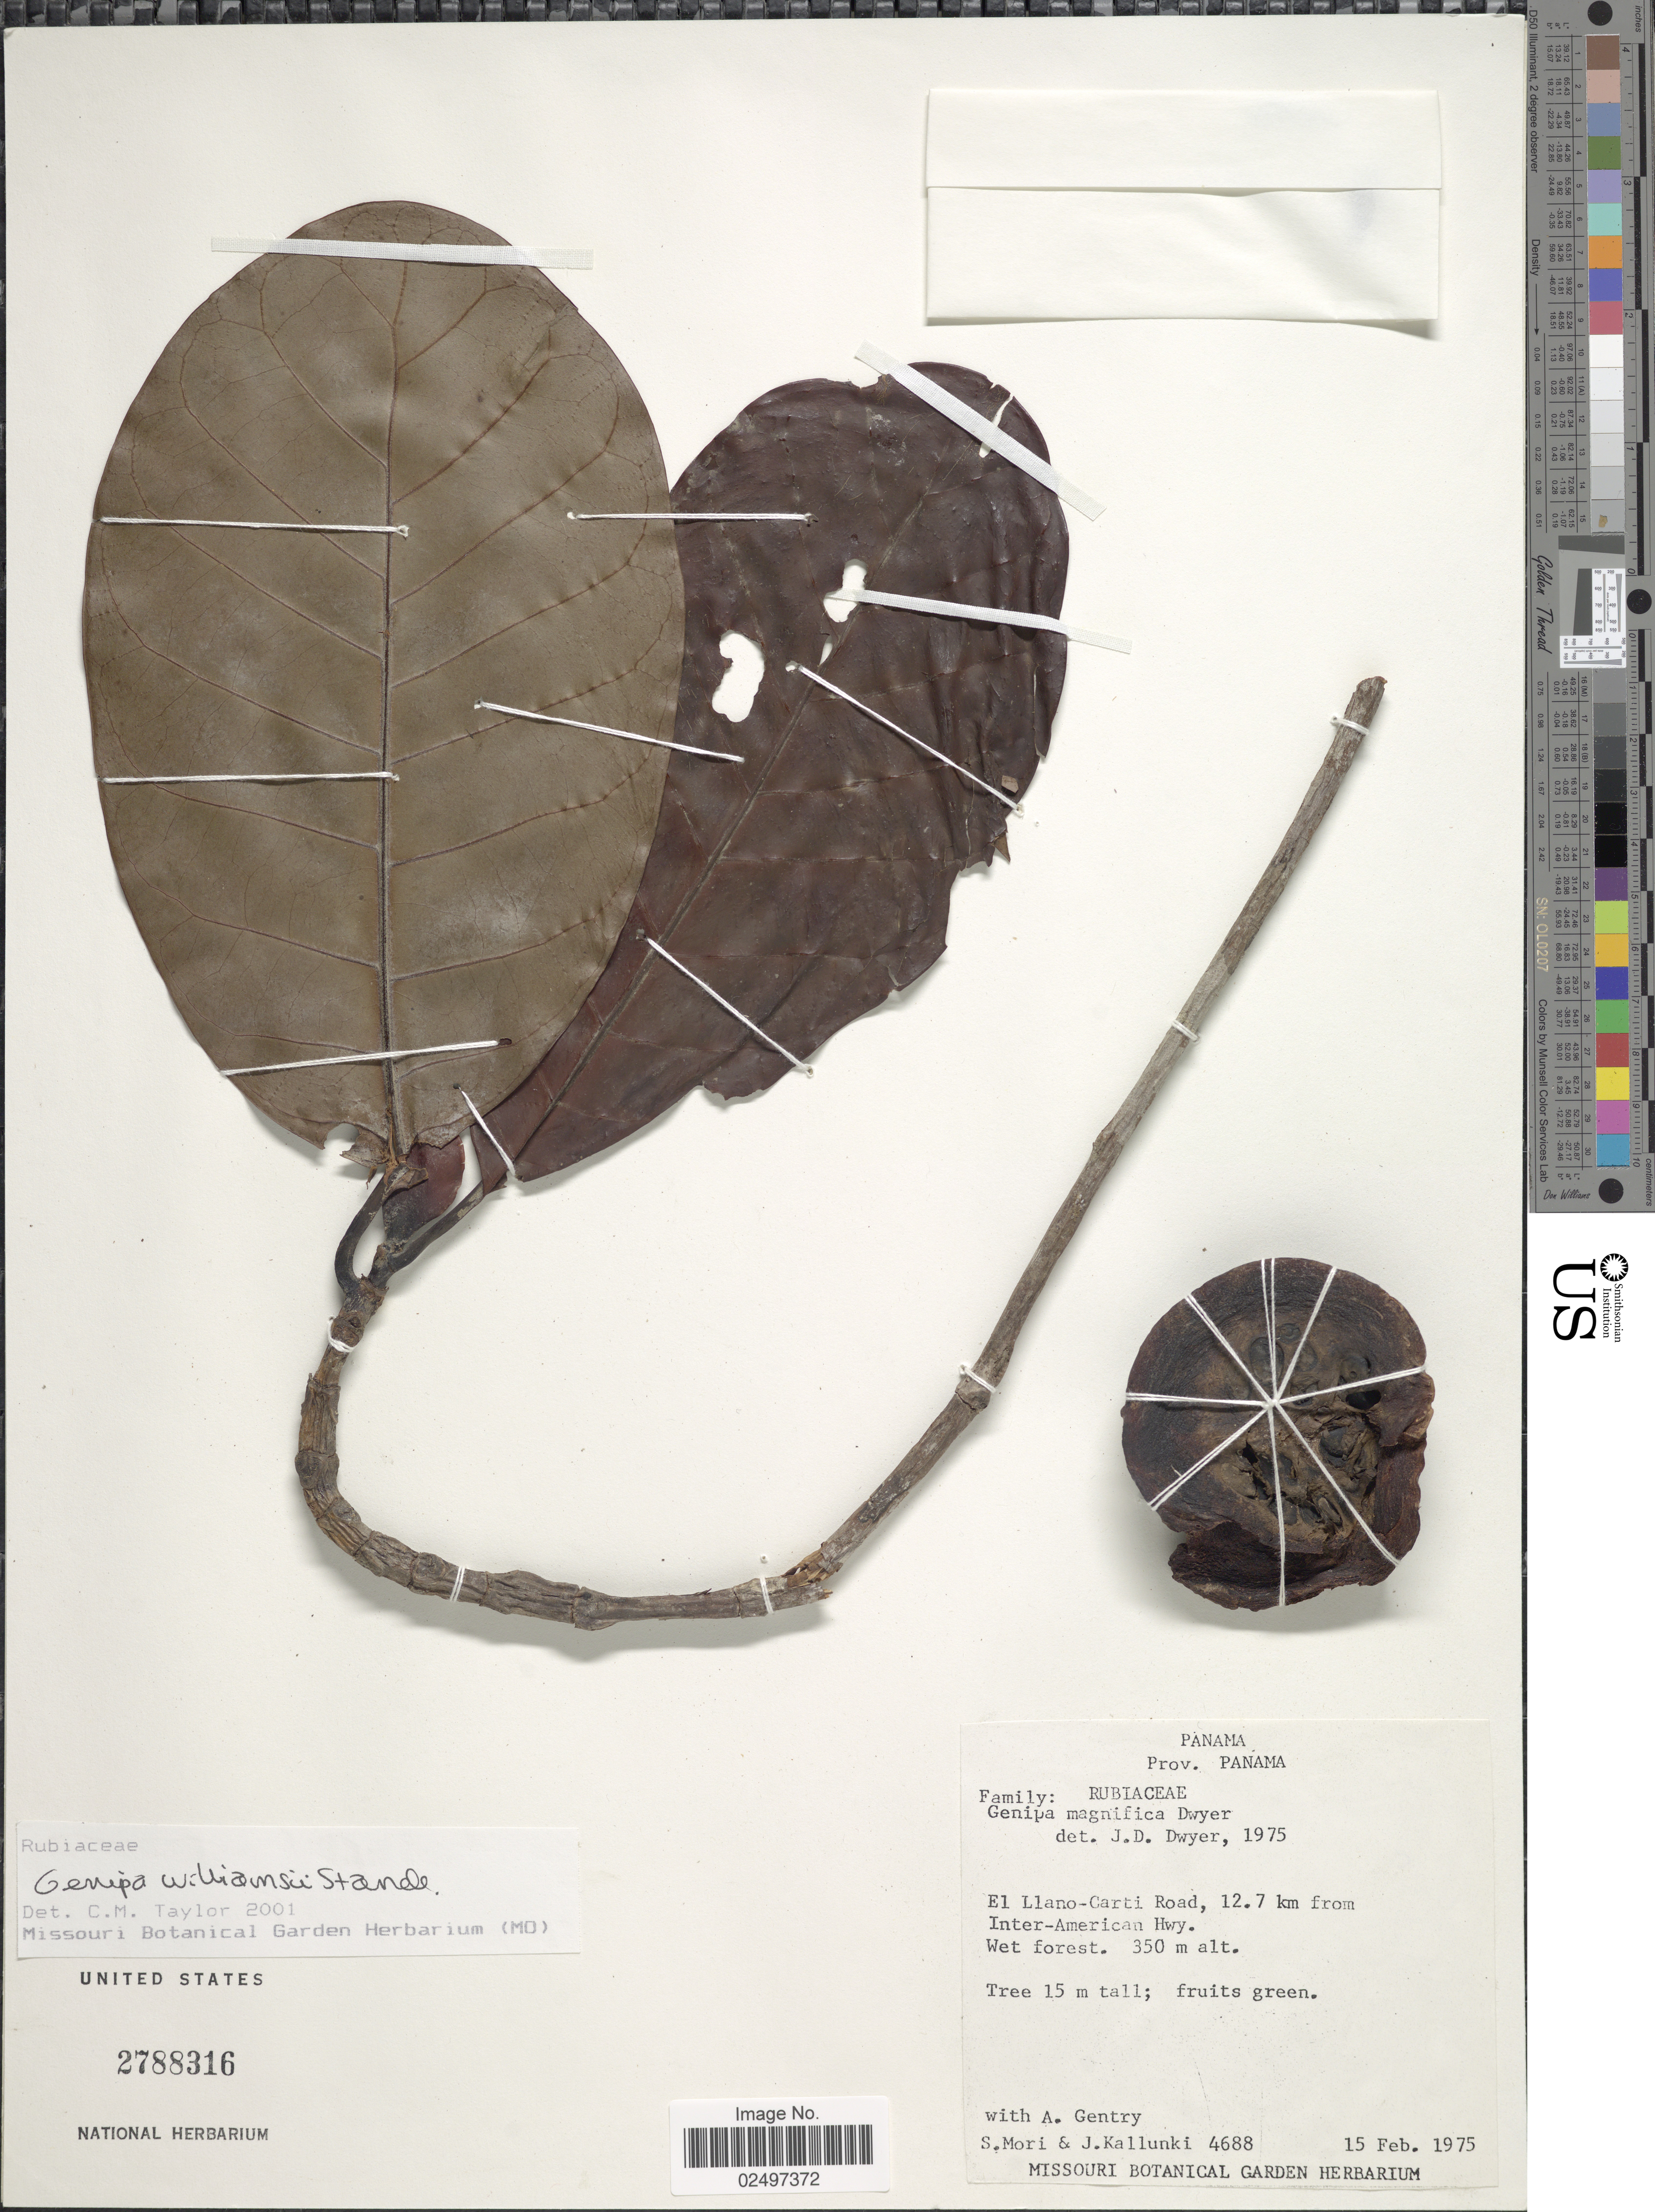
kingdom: Plantae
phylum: Tracheophyta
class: Magnoliopsida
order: Gentianales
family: Rubiaceae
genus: Genipa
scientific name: Genipa williamsii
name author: Standl.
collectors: A. H. Gentry, S. Mori & J. Kallunki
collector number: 4688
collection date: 1975-02-15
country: Panama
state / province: Panamá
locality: Prov. Panama. El Llano-Carti Road, 12.7 km from Inter-American Hwy.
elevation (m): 350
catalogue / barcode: US 2788316